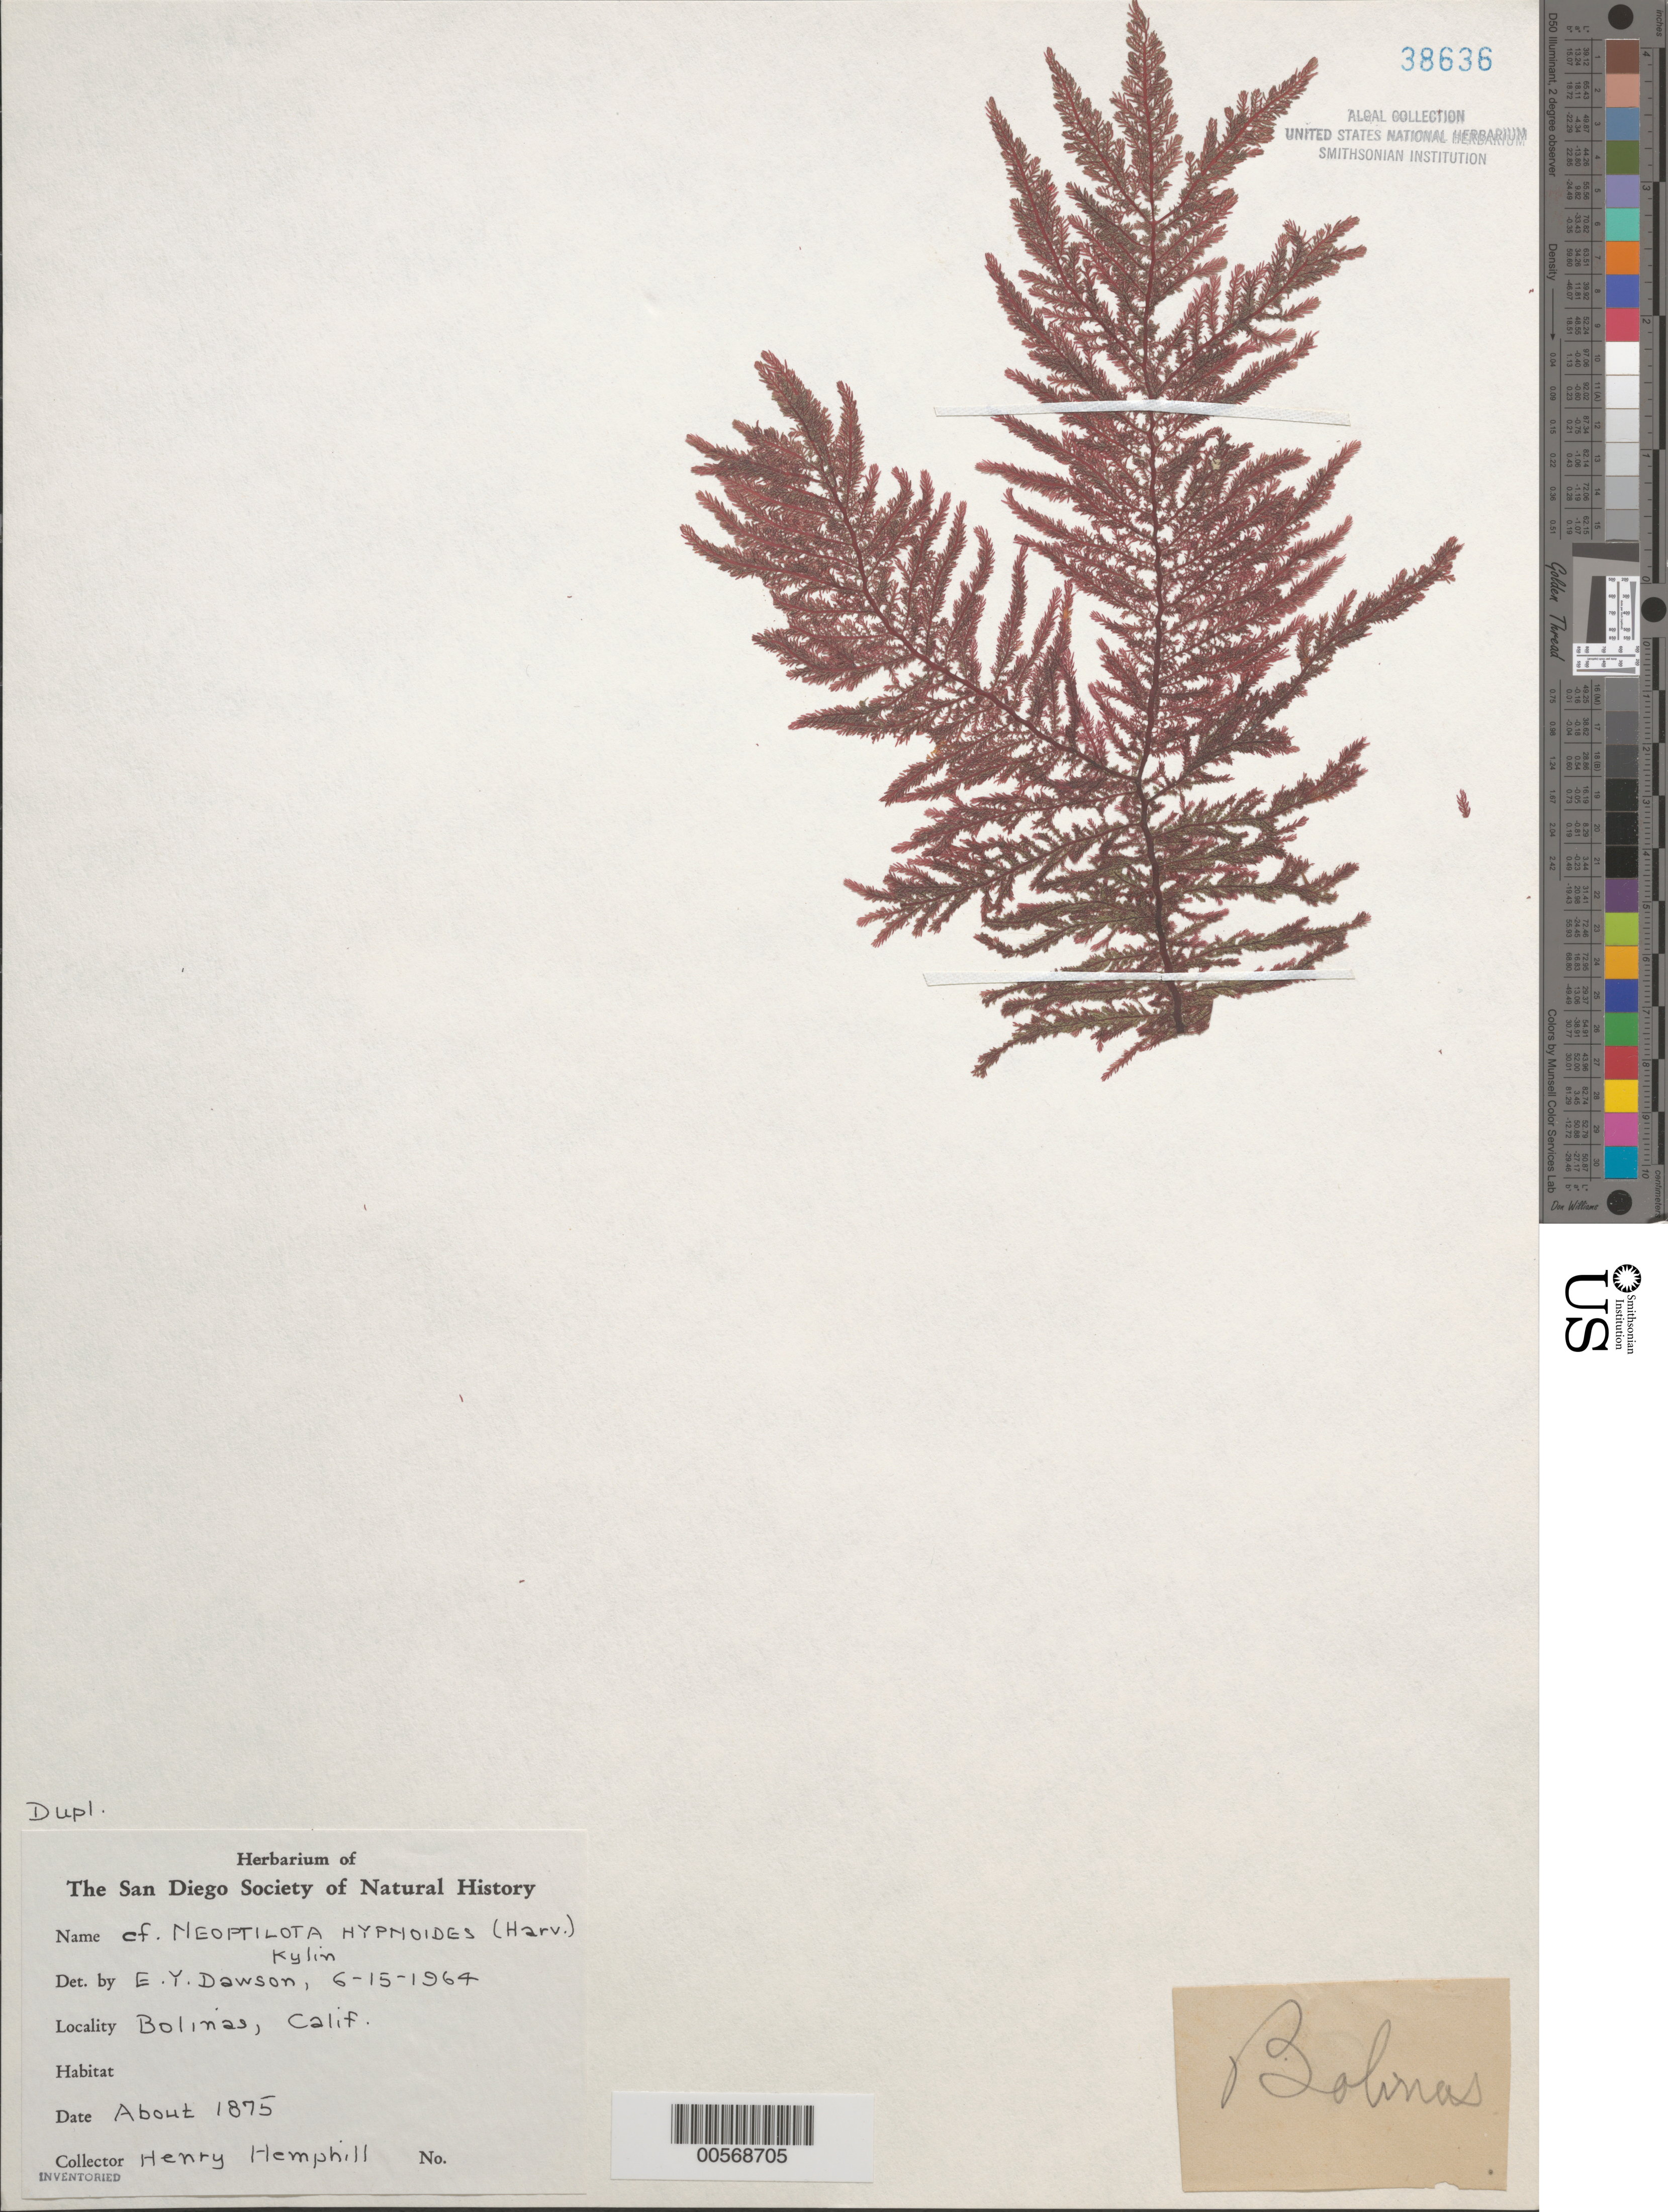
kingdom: Plantae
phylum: Rhodophyta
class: Florideophyceae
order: Ceramiales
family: Wrangeliaceae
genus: Ptilota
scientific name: Ptilota hypnoides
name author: Harv. in Hook. & Arn.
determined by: Algae name updating Project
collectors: A. H. Hemphill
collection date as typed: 1875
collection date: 1875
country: United States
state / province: California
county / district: Marin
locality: Bolinas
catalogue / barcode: US 38636